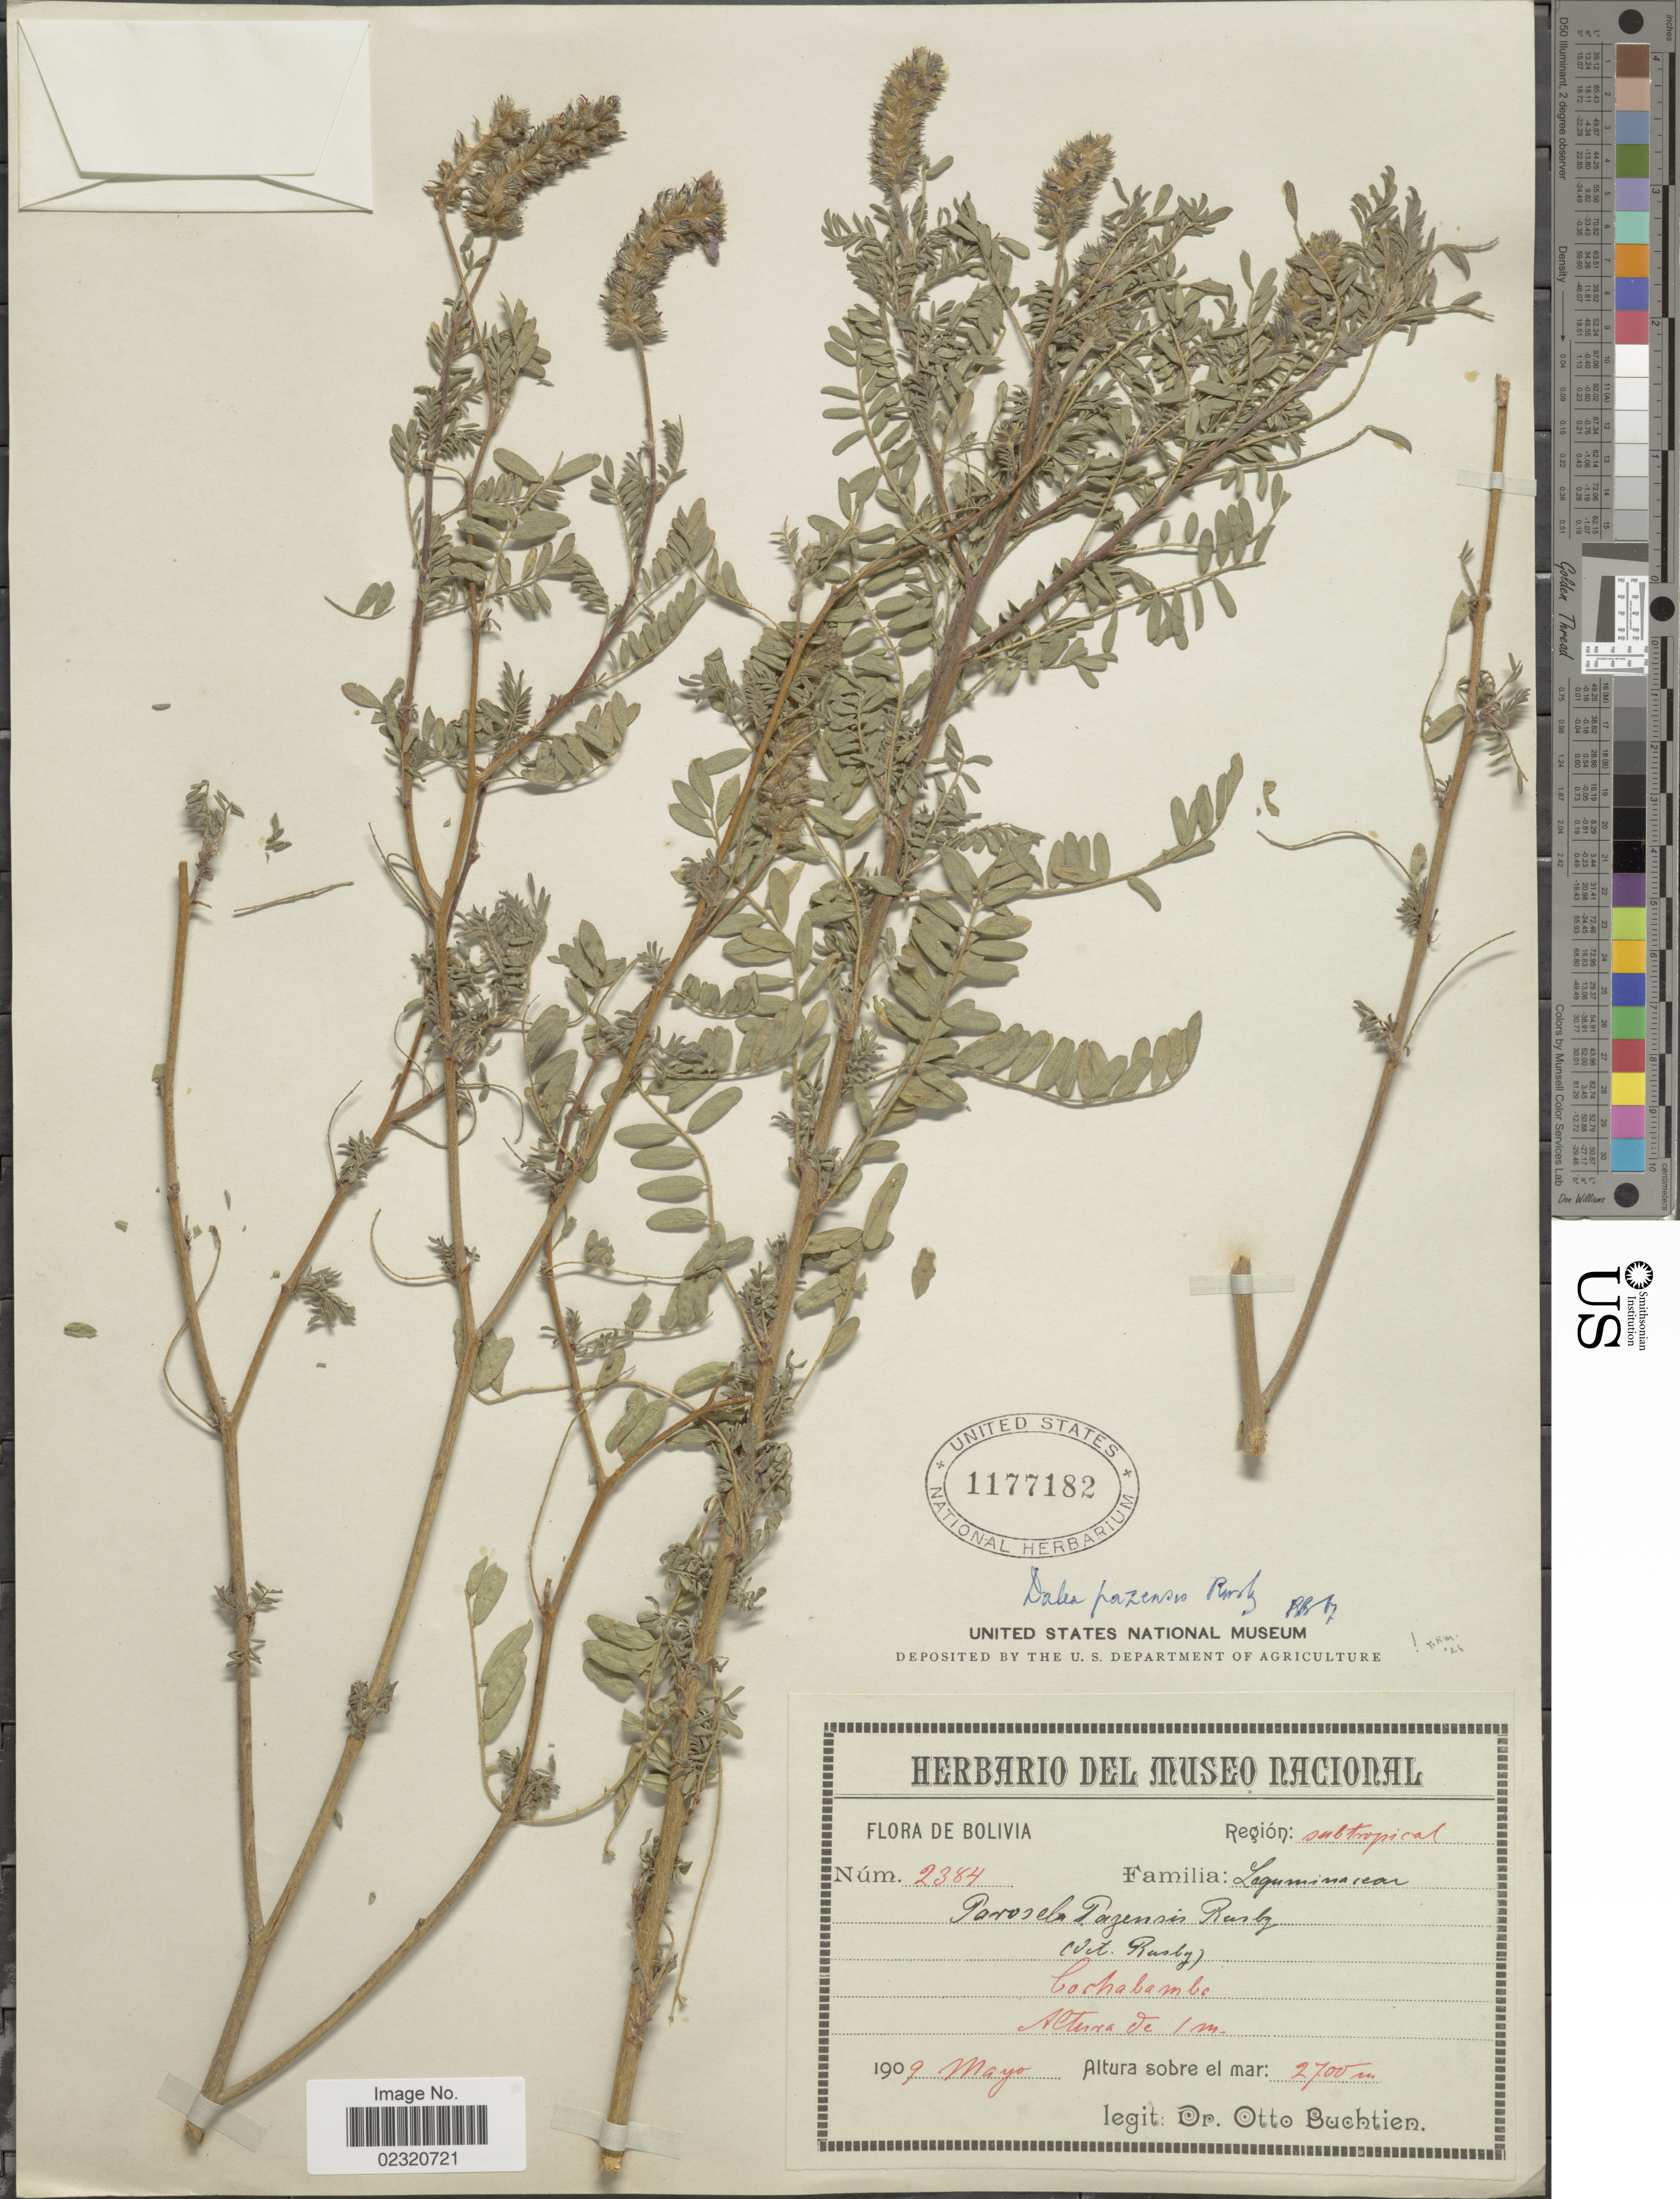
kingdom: Plantae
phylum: Tracheophyta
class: Magnoliopsida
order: Fabales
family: Fabaceae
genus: Dalea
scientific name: Dalea pazensis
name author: Rusby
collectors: O. Buchtien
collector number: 2384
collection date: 1909-05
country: Bolivia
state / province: Cochabamba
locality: Region: Subtropical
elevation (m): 2700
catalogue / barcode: US 1177182